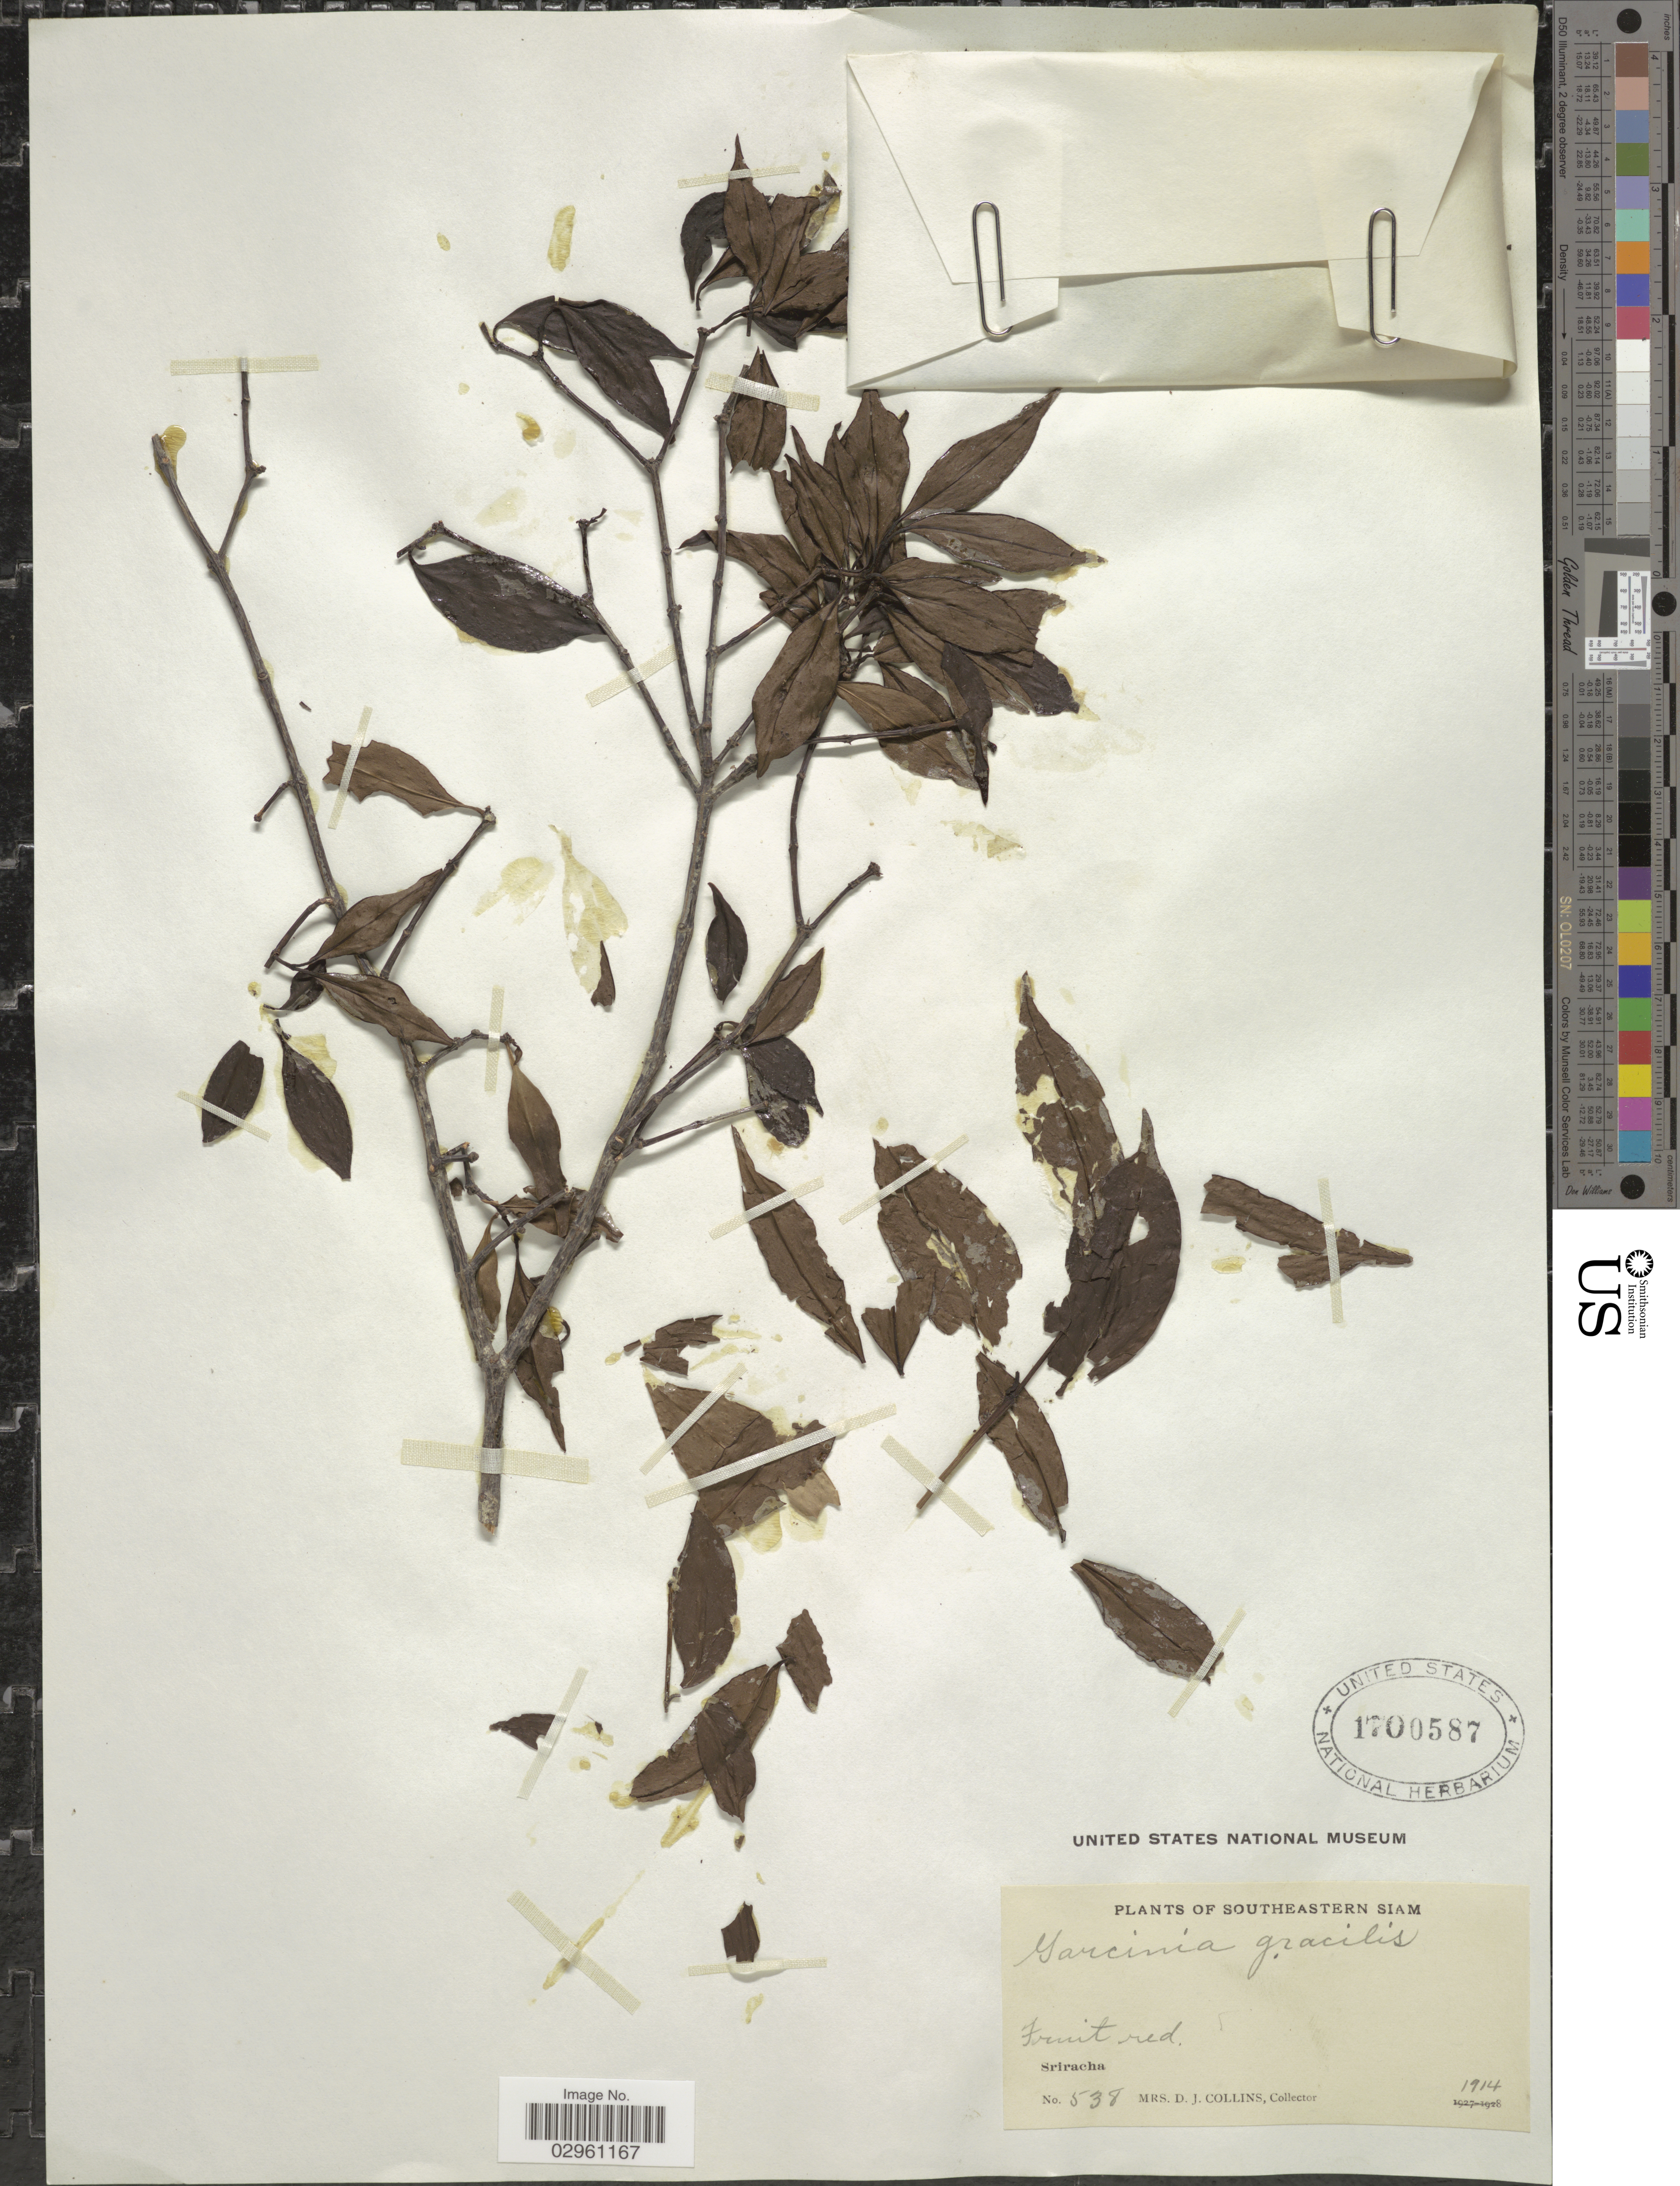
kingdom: Plantae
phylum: Tracheophyta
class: Magnoliopsida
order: Malpighiales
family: Clusiaceae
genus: Garcinia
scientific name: Garcinia gracilis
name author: Pierre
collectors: Mrs. D. J. Collins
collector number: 538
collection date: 1914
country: Thailand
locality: Southeastern Siam. Sriracha.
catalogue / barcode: US 1700587